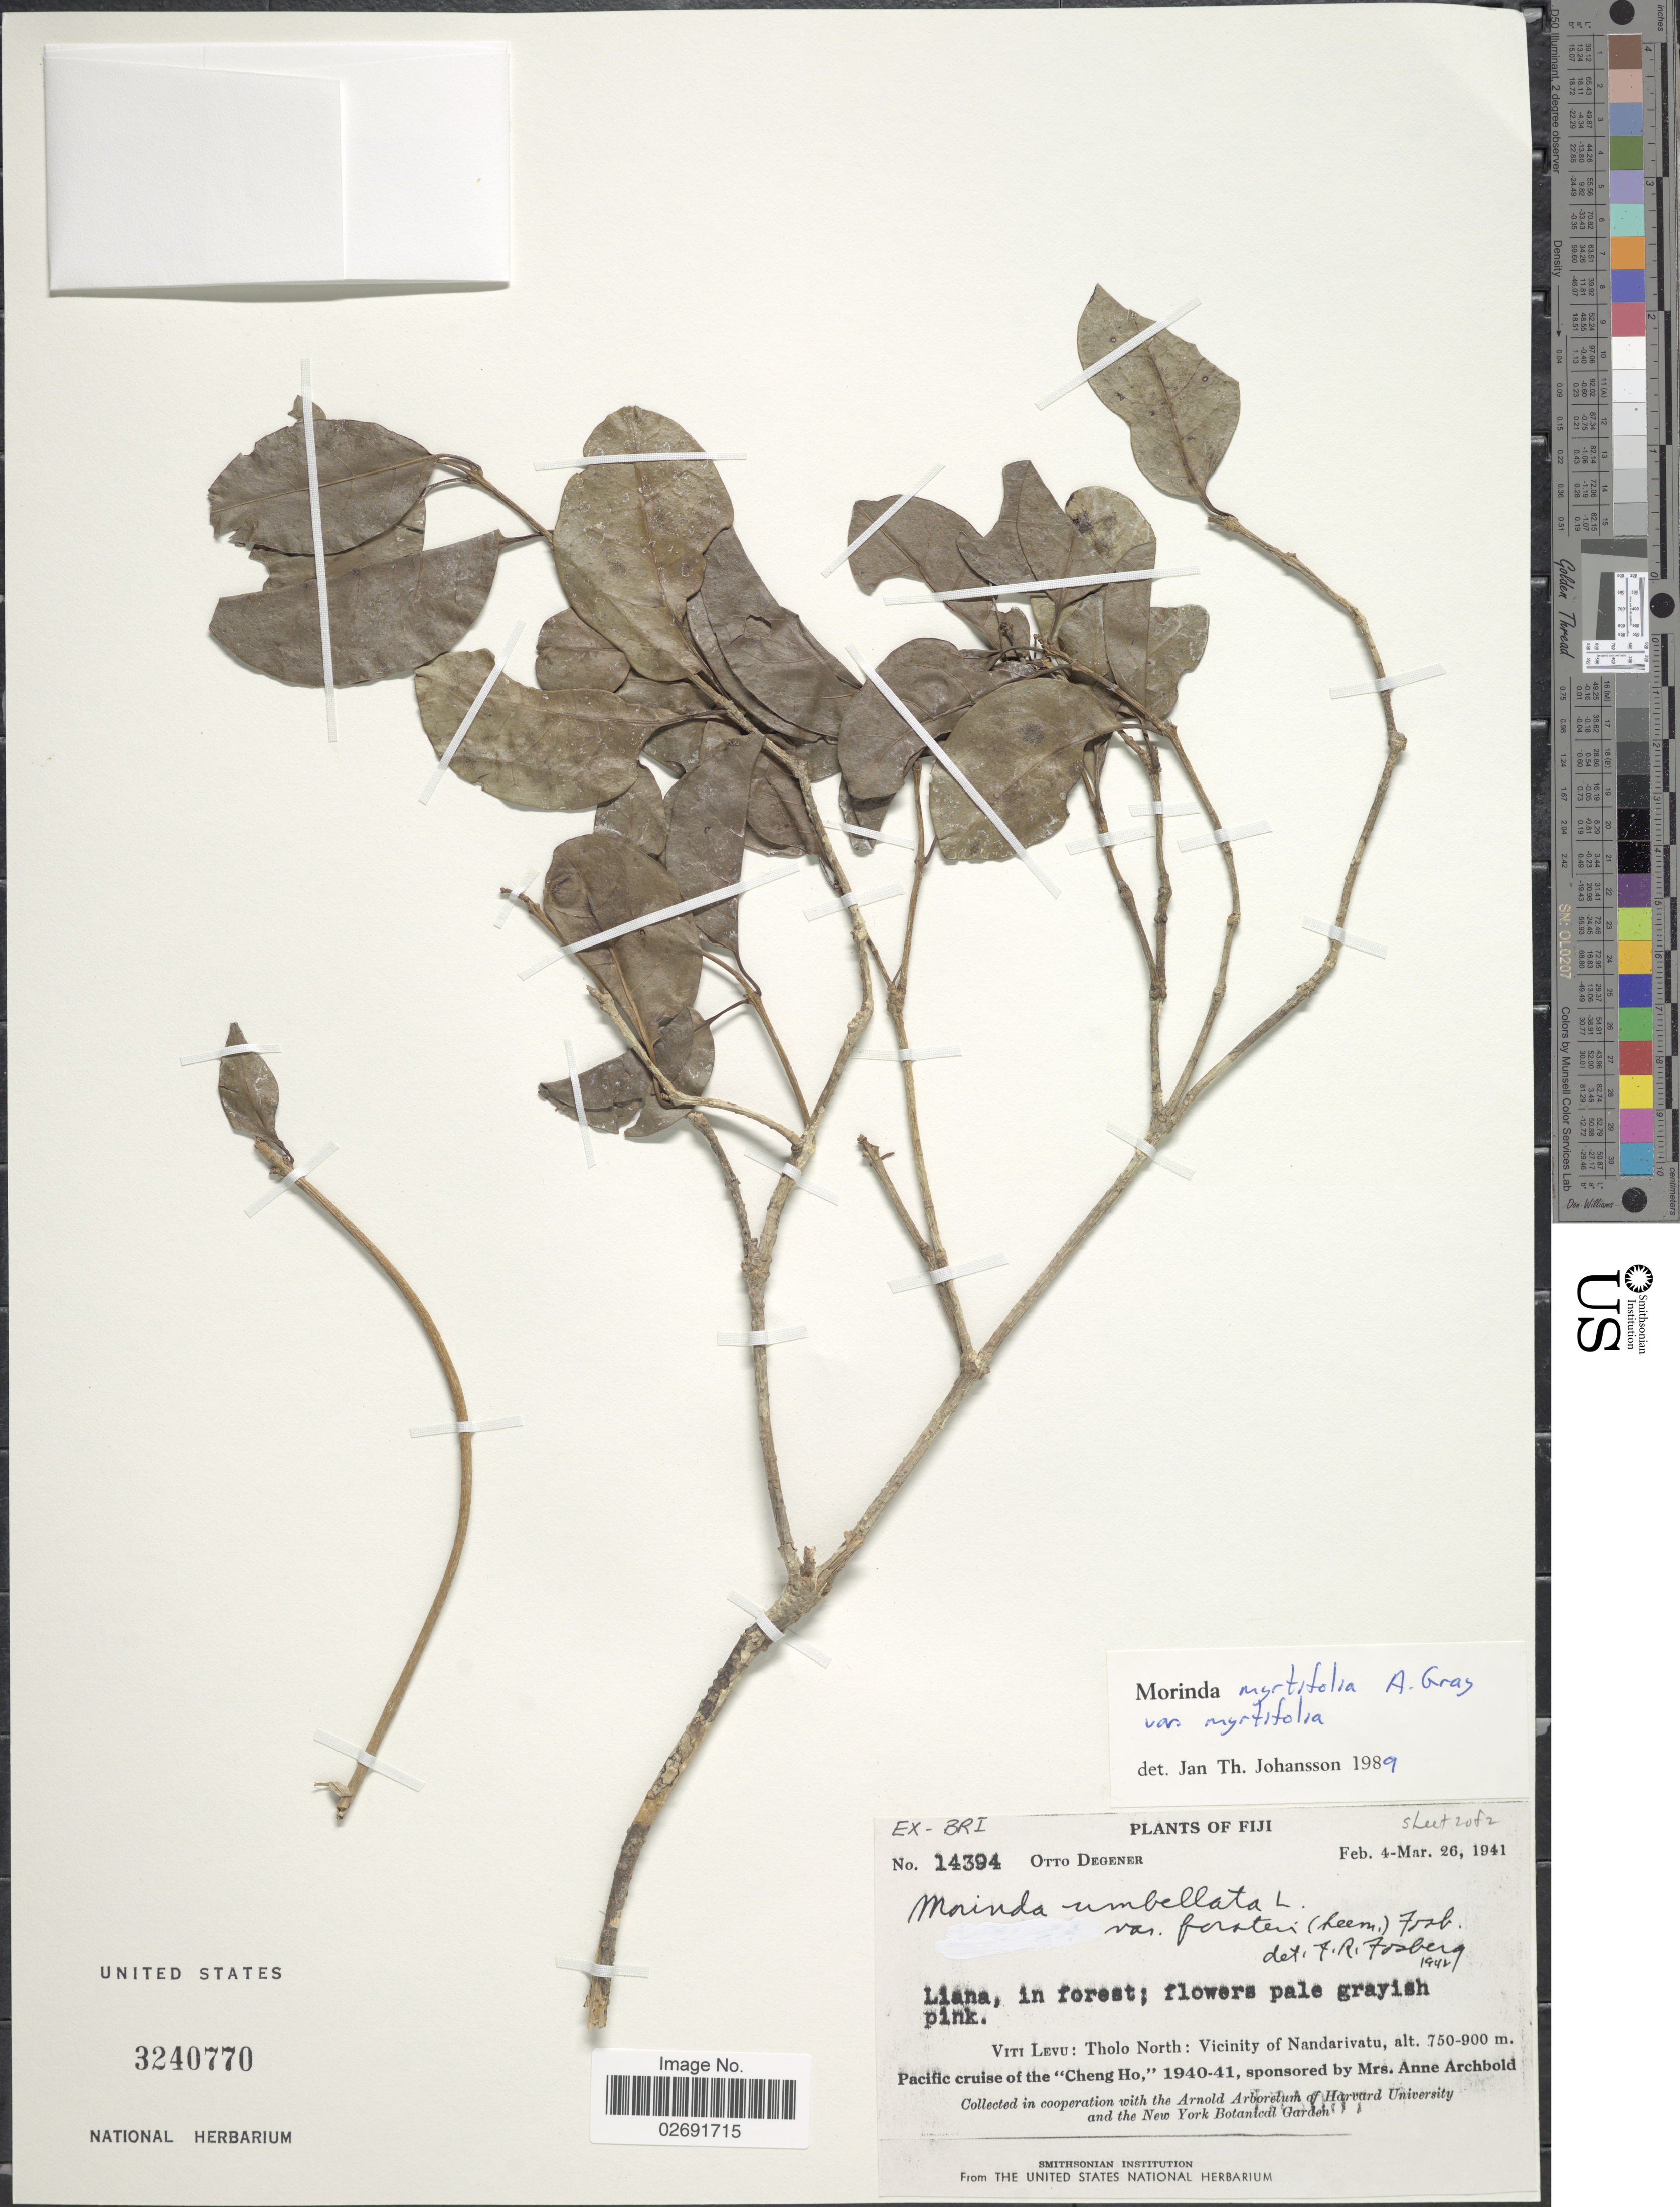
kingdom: Plantae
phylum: Tracheophyta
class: Magnoliopsida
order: Gentianales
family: Rubiaceae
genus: Gynochthodes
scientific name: Gynochthodes myrtifolia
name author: (A. Gray) Razafim. & B. Bremer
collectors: O. Degener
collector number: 14394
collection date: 1941-02-04/1941-03-26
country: Fiji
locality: Viti Levu: Tholo North: Vicinity of Nandarivatu.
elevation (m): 750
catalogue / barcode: US 3240770